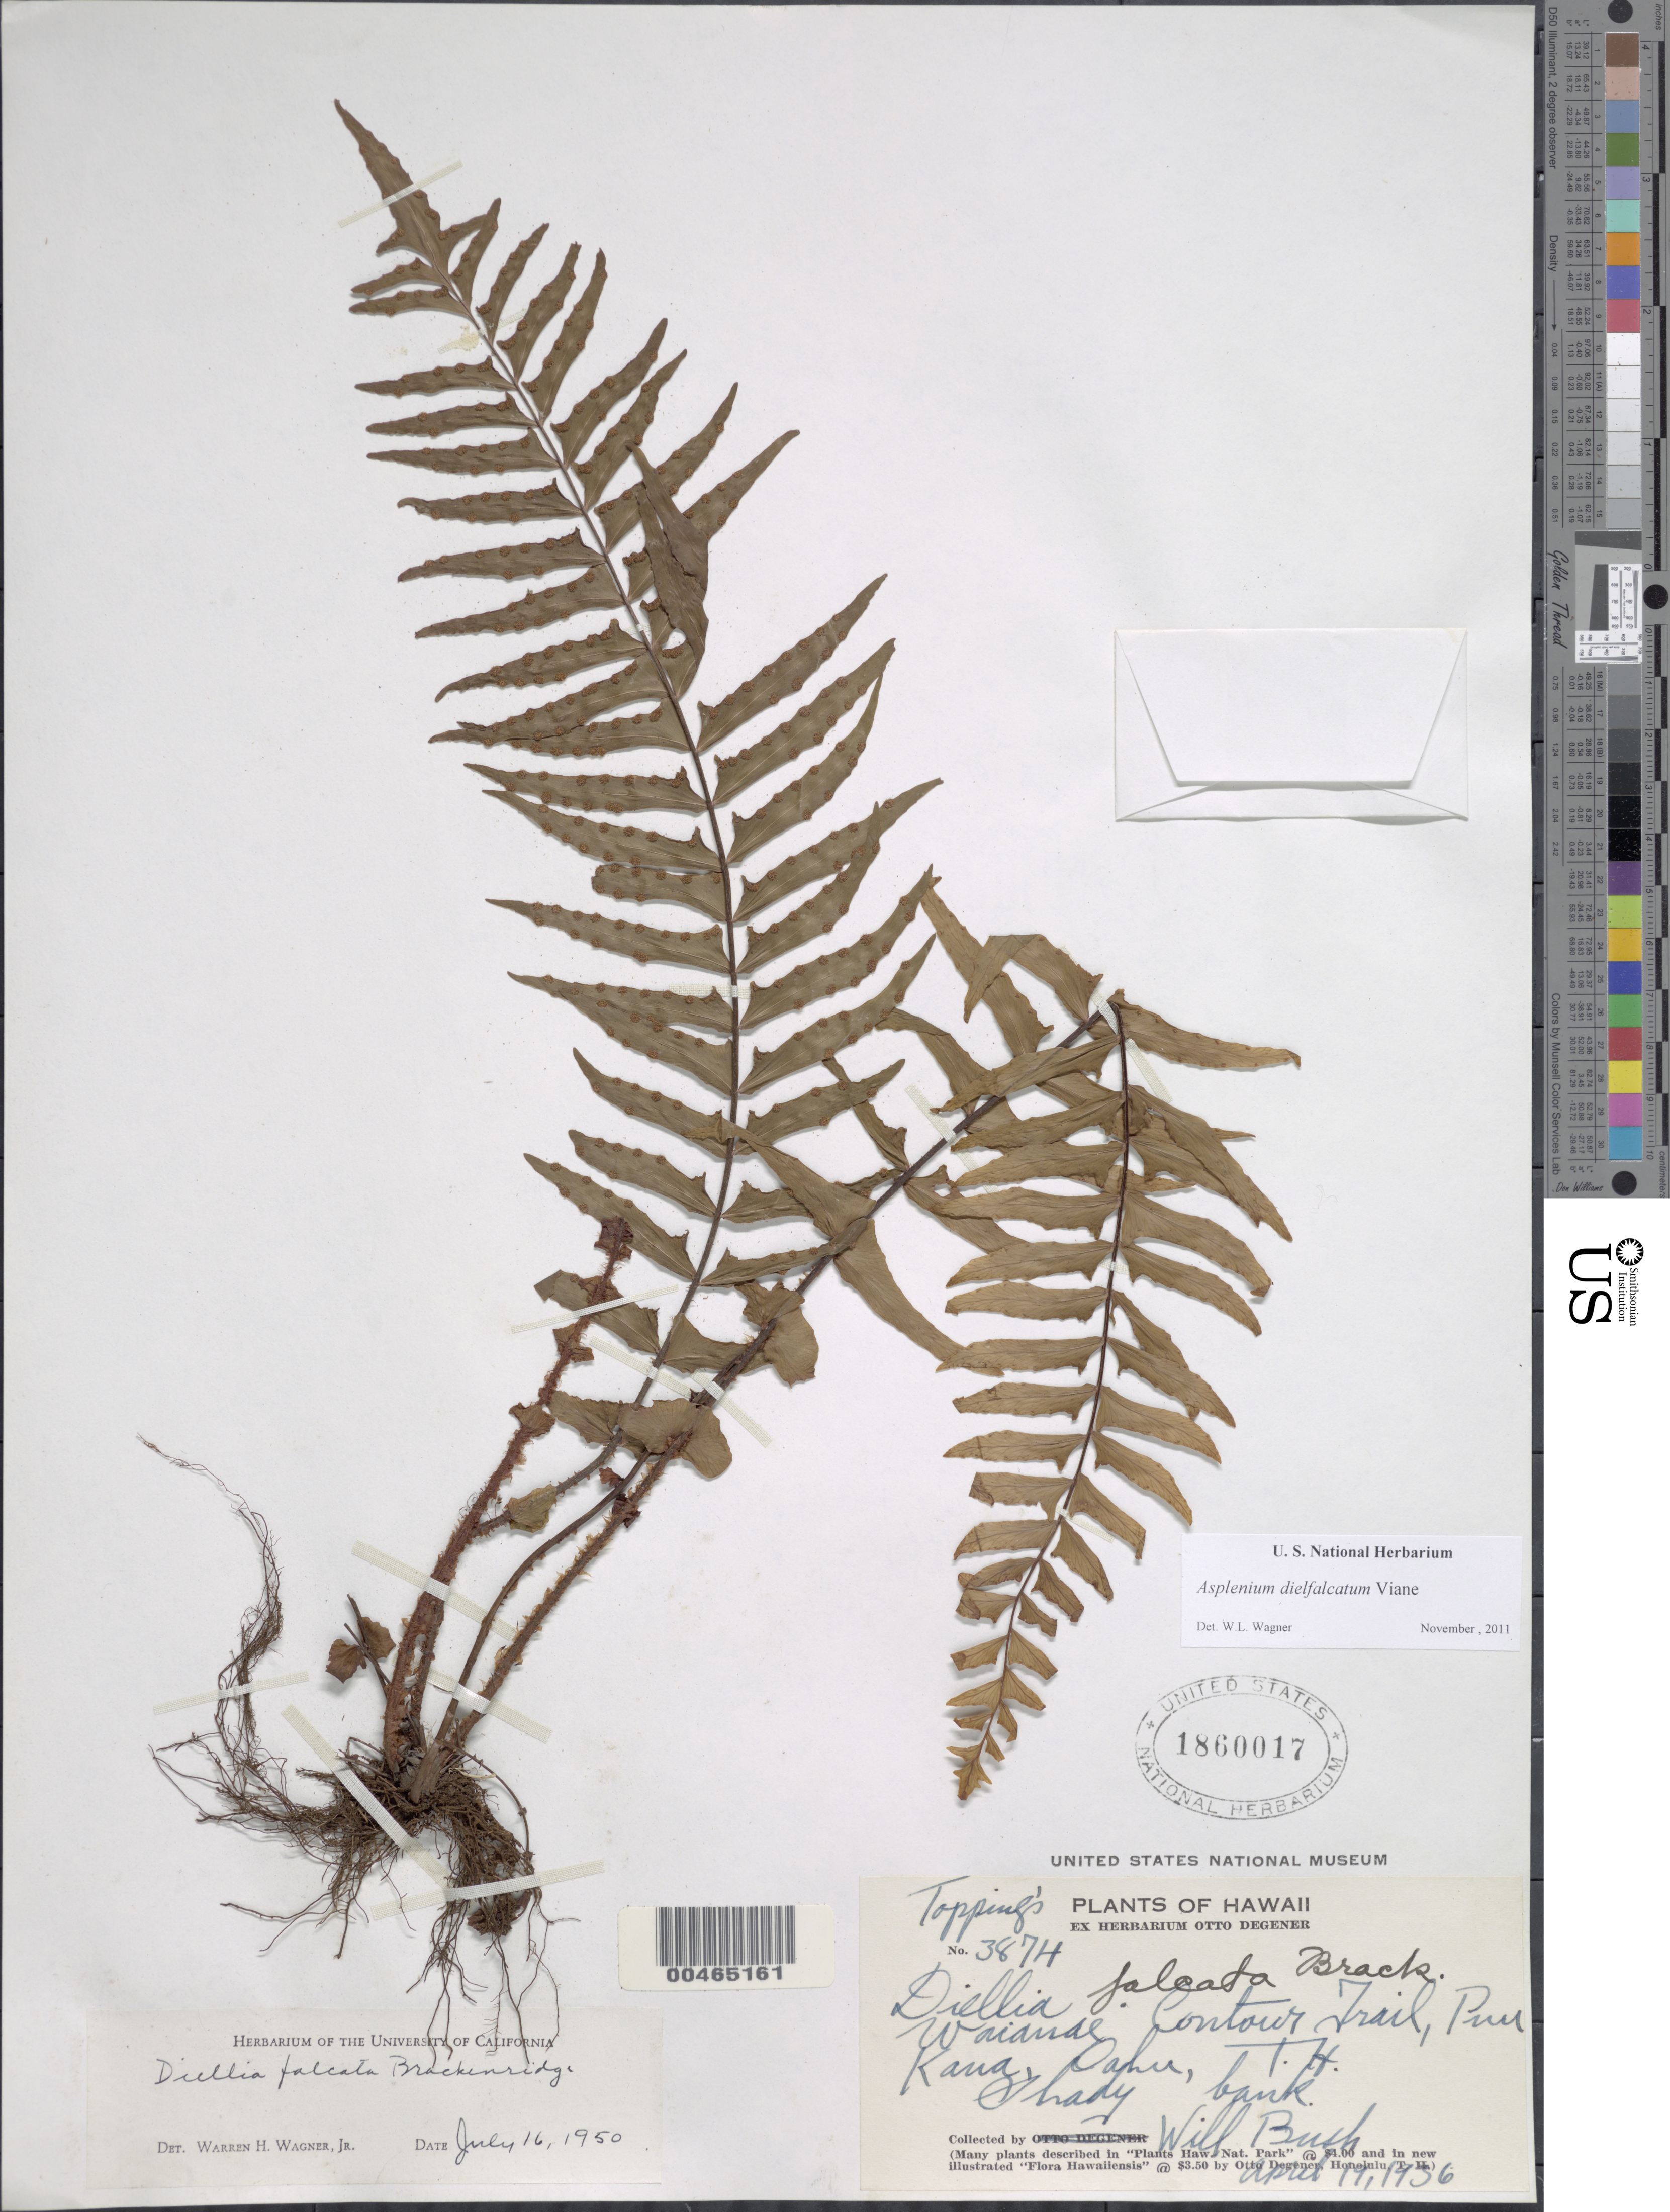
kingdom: Plantae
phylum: Tracheophyta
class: Polypodiopsida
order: Polypodiales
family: Aspleniaceae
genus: Asplenium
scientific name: Asplenium dielfalcatum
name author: Viane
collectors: W. Bush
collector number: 3874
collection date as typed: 19 Apr 1936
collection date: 1936-04-19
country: United States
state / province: Hawaii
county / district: Honolulu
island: Oahu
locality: Waianae Contour Trail, Puu Kana, Oahu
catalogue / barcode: US 1860017